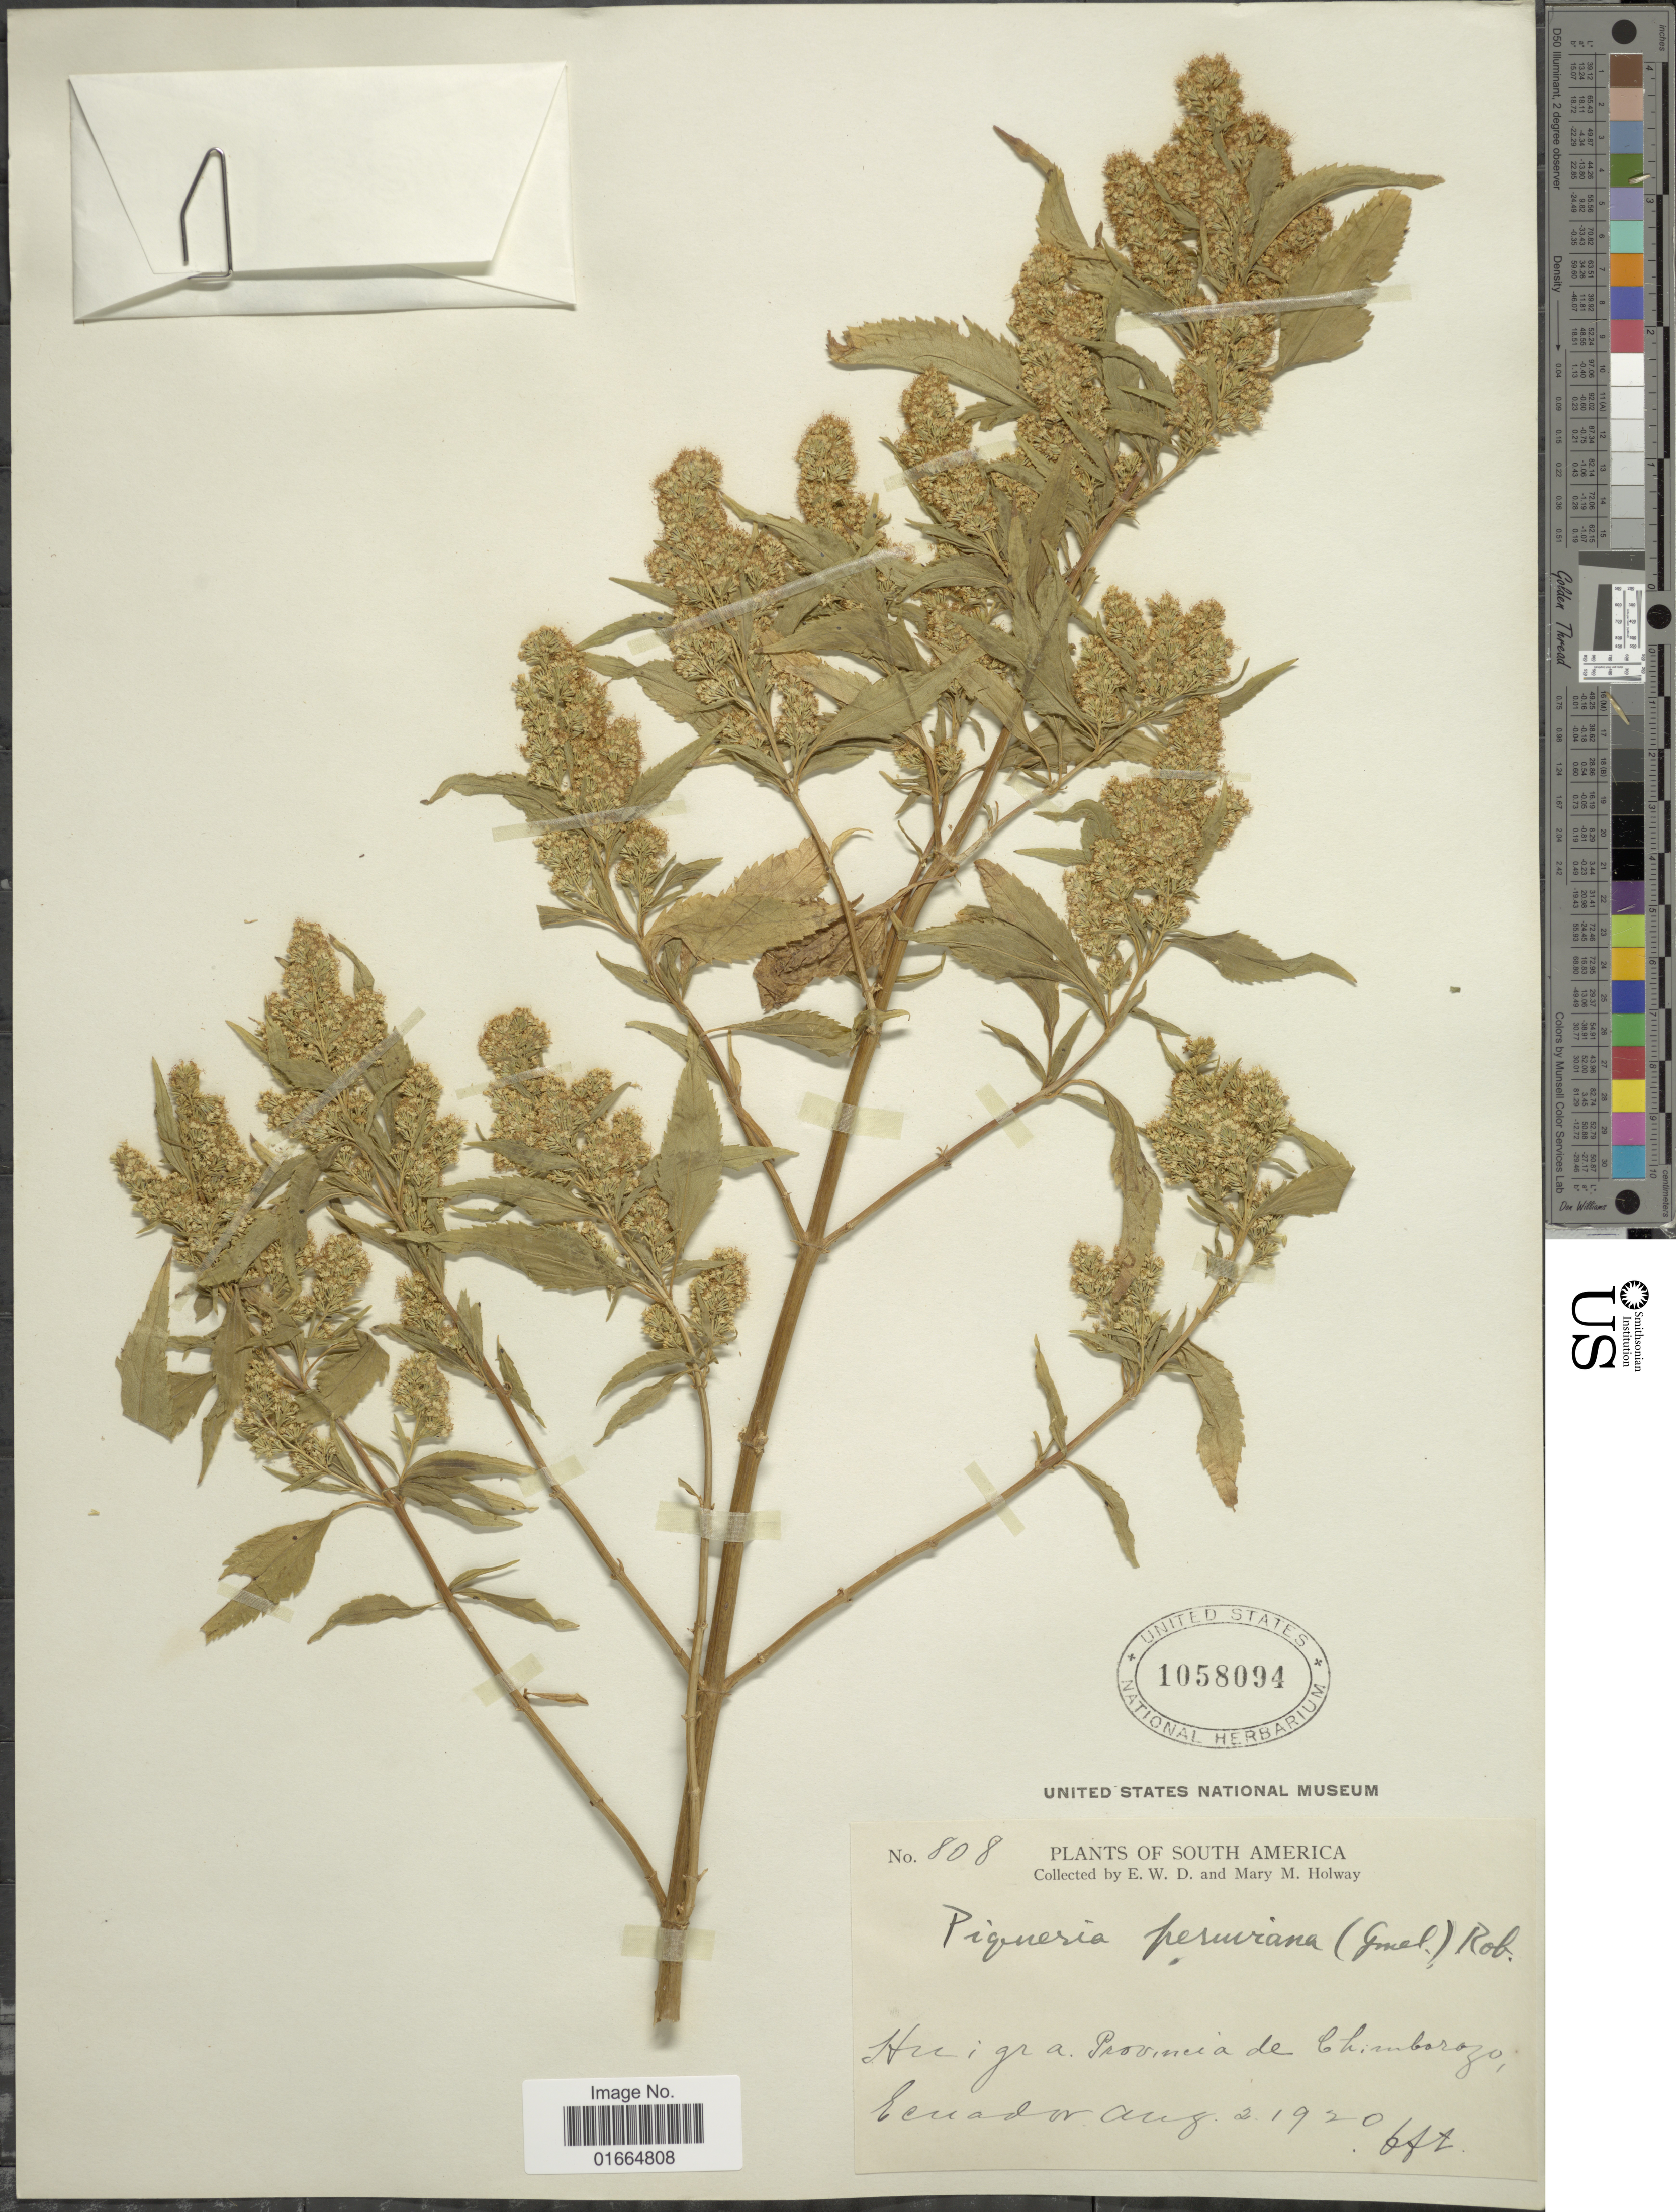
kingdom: Plantae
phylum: Tracheophyta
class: Magnoliopsida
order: Asterales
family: Asteraceae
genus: Ophryosporus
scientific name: Ophryosporus peruvianus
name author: (J.F. Gmel.) R.M. King & H. Rob.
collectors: E. W. D. Holway & M. M. Holway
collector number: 808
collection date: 1920-08-02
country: Ecuador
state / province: Chimborazo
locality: Huigra. Provincia de Chimborazo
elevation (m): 2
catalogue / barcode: US 1058094